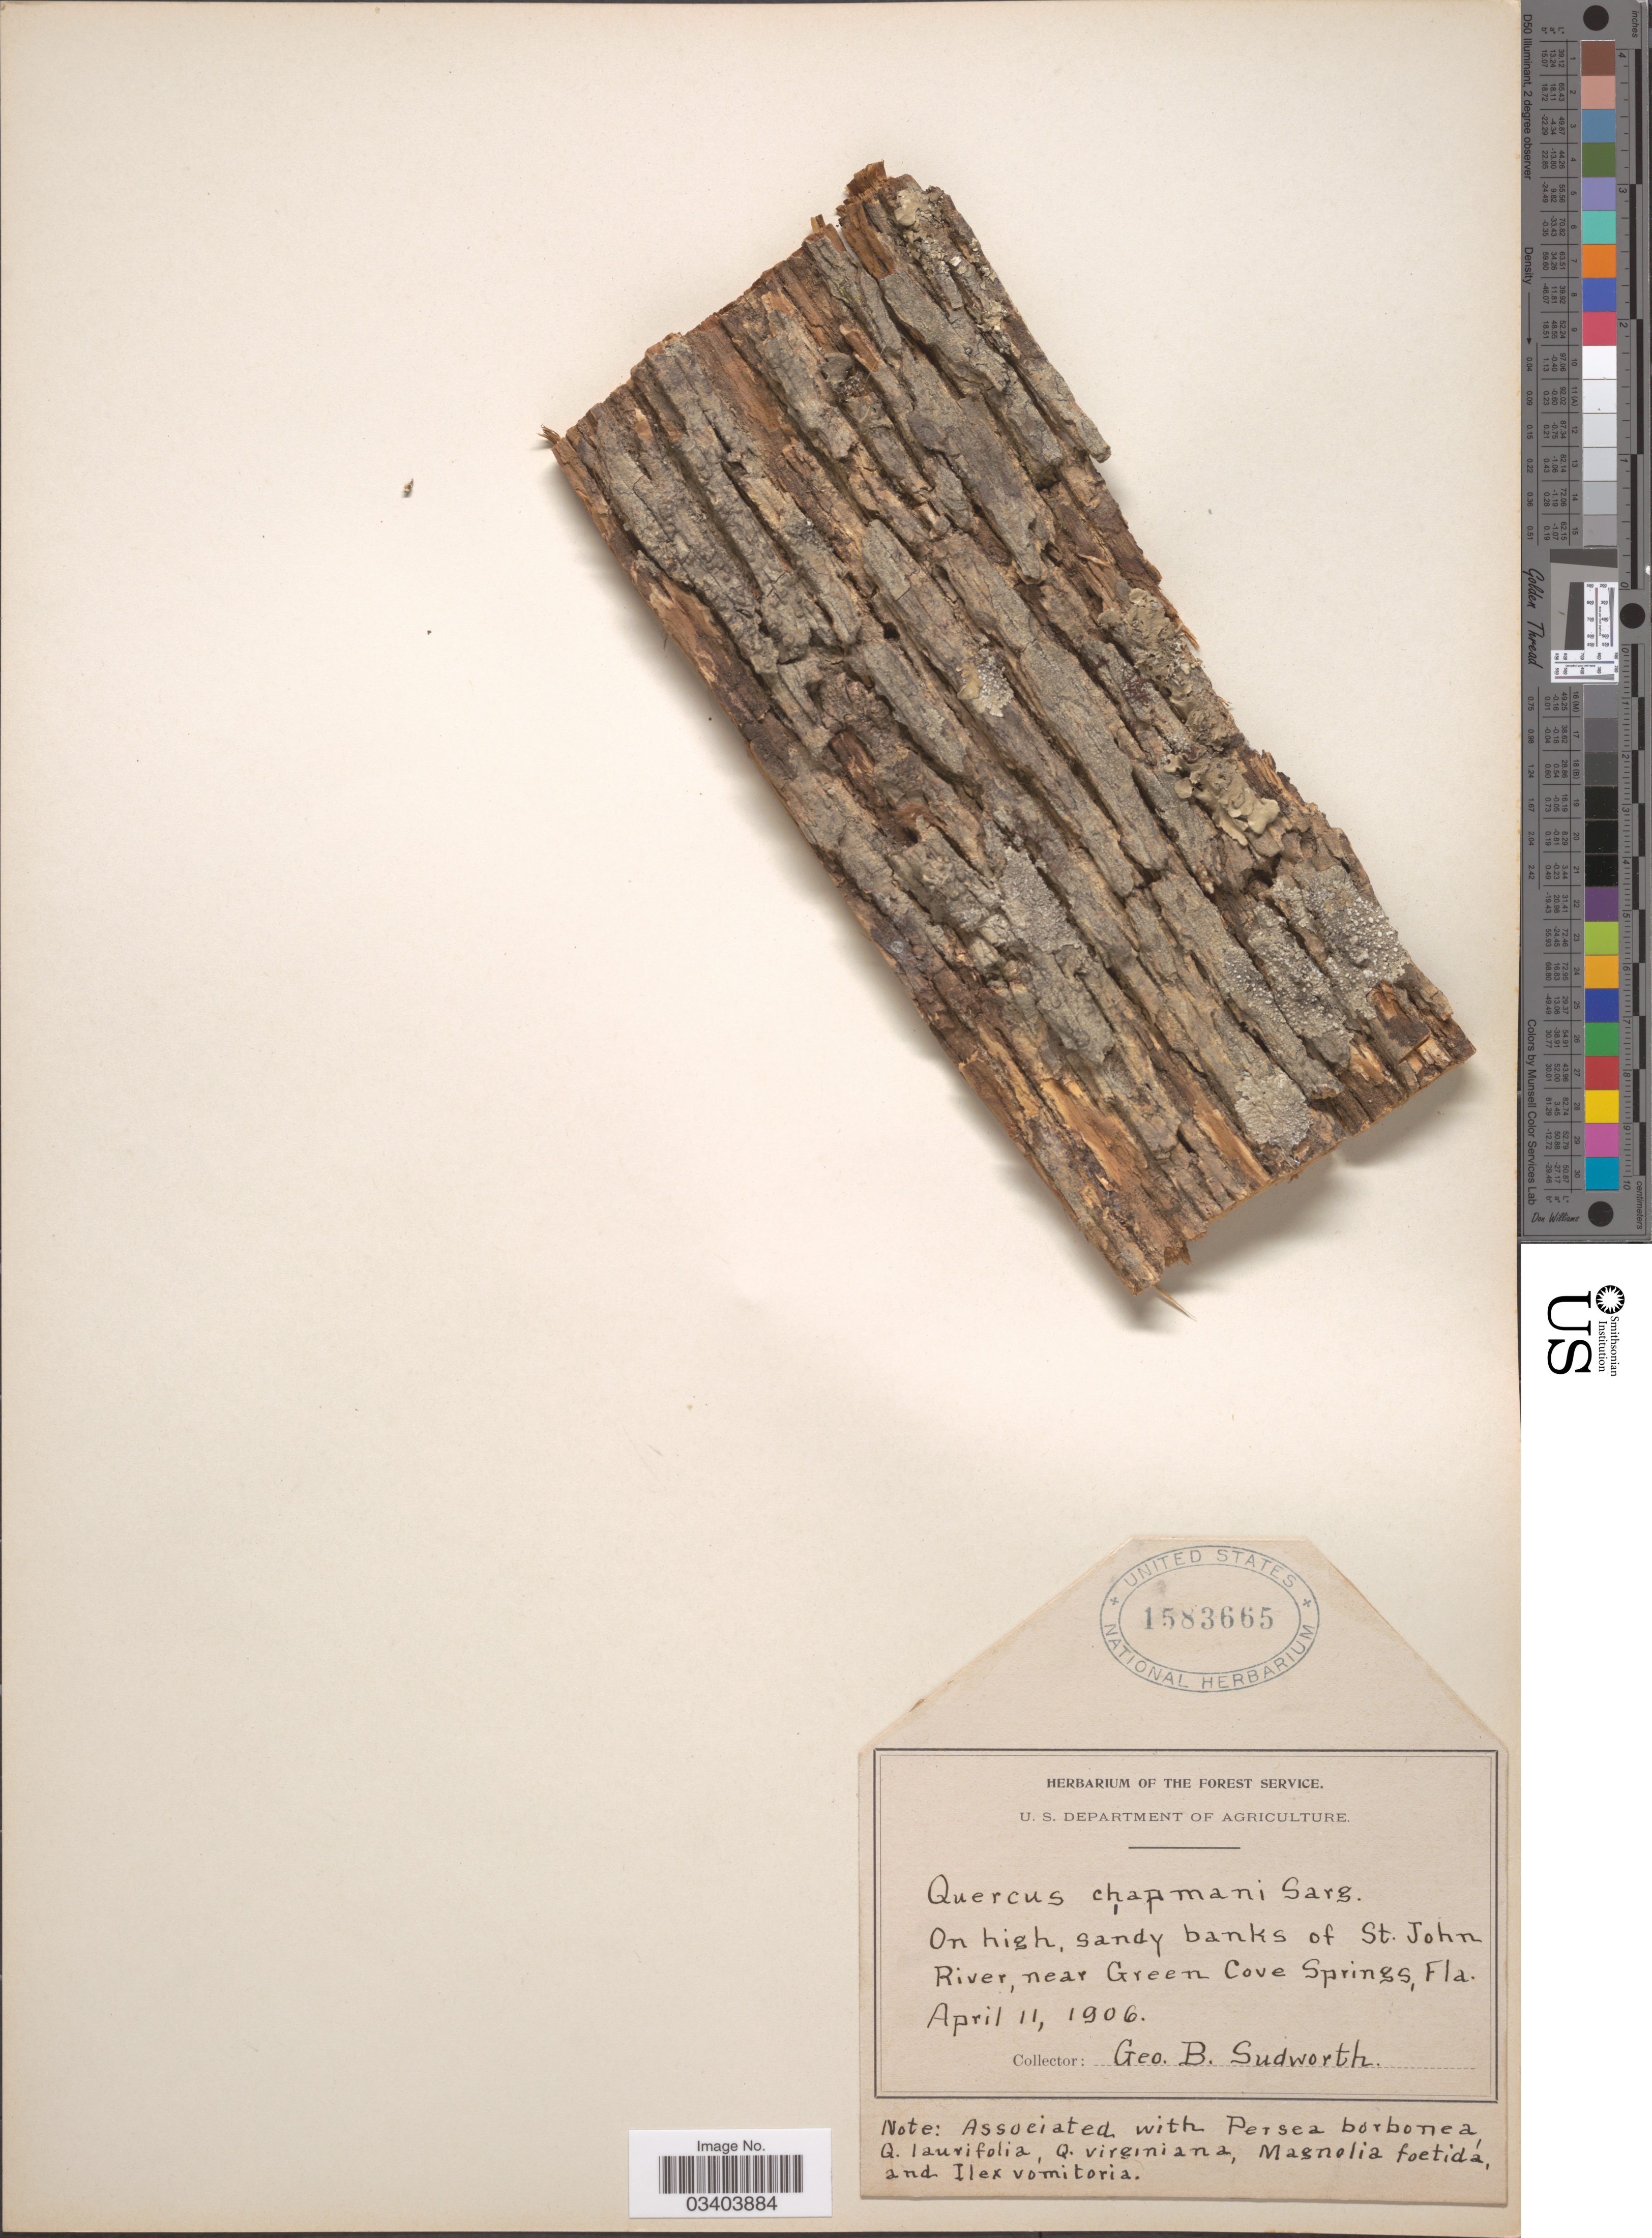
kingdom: Plantae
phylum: Tracheophyta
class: Magnoliopsida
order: Fagales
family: Fagaceae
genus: Quercus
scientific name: Quercus chapmanii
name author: Sarg.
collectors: G. B. Sudworth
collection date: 1906-04-11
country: United States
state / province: Florida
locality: Sandy banks of St. John River, near Green Cove Springs.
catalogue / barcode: US 1583665